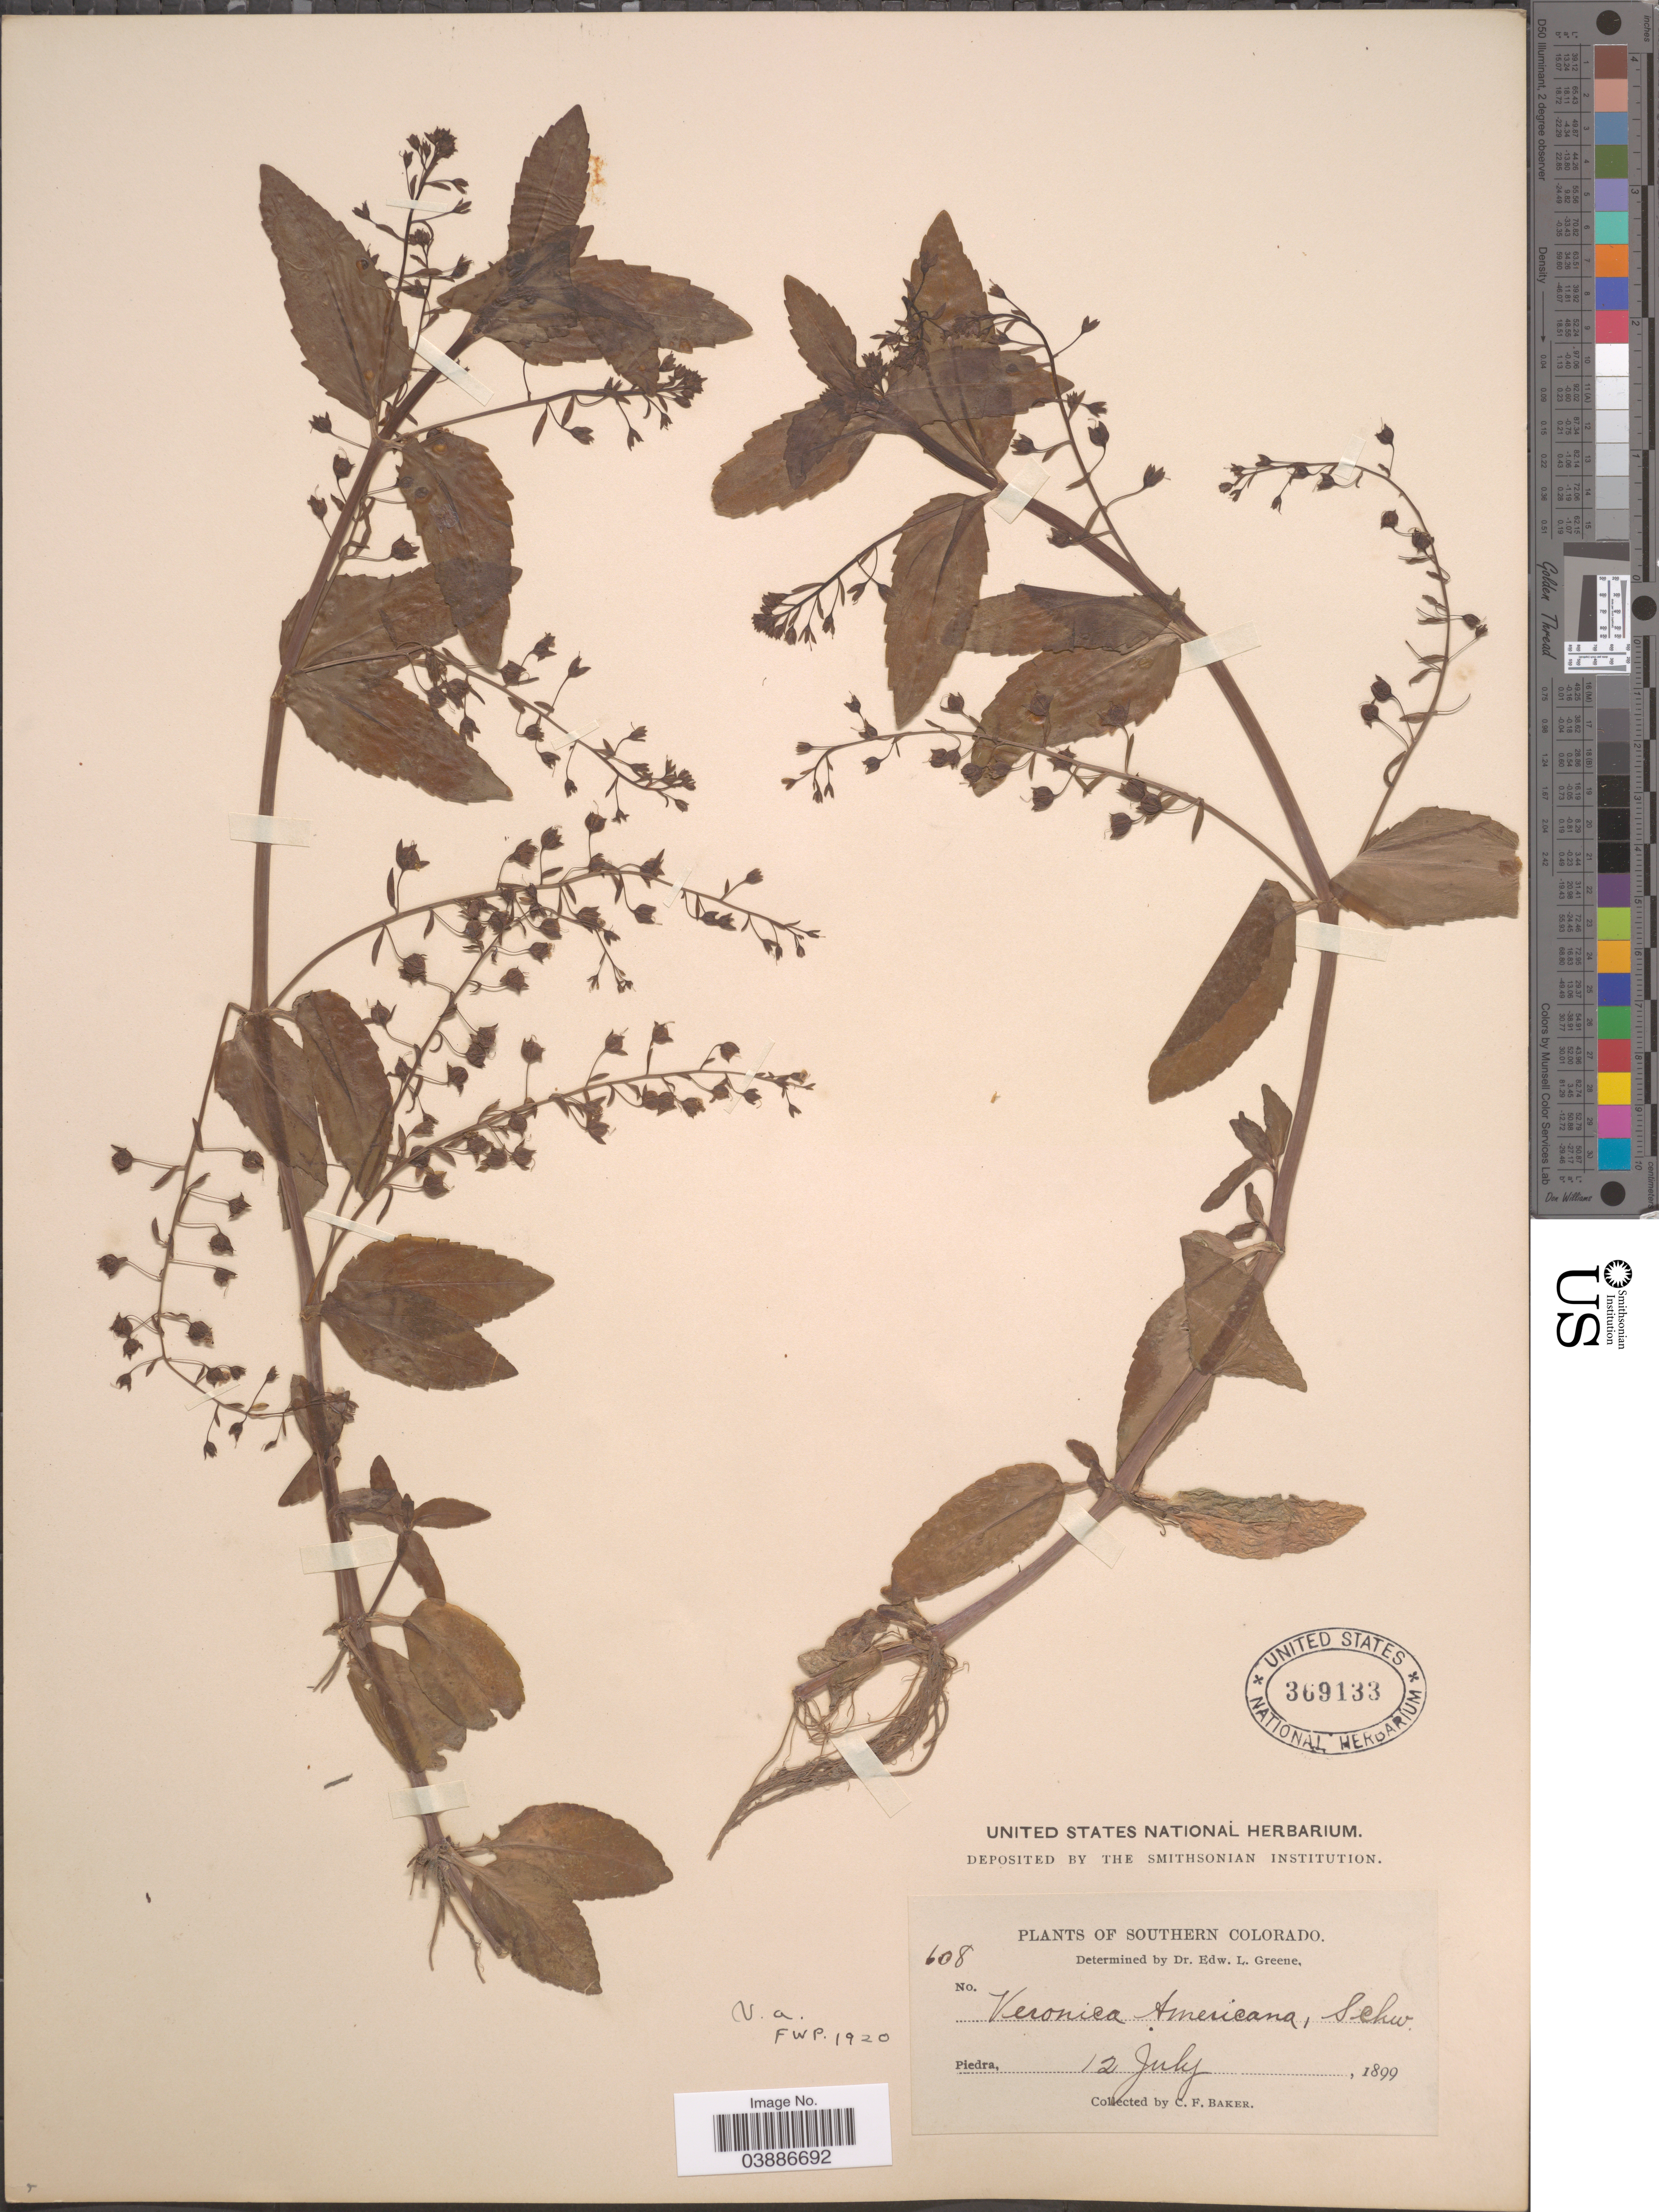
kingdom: Plantae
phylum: Tracheophyta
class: Magnoliopsida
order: Lamiales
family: Plantaginaceae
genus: Veronica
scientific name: Veronica americana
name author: Schwein. ex Benth.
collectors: C. F. Baker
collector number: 608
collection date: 1899-07-12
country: United States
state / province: Colorado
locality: Southern Colorado. Piedra.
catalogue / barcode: US 369133